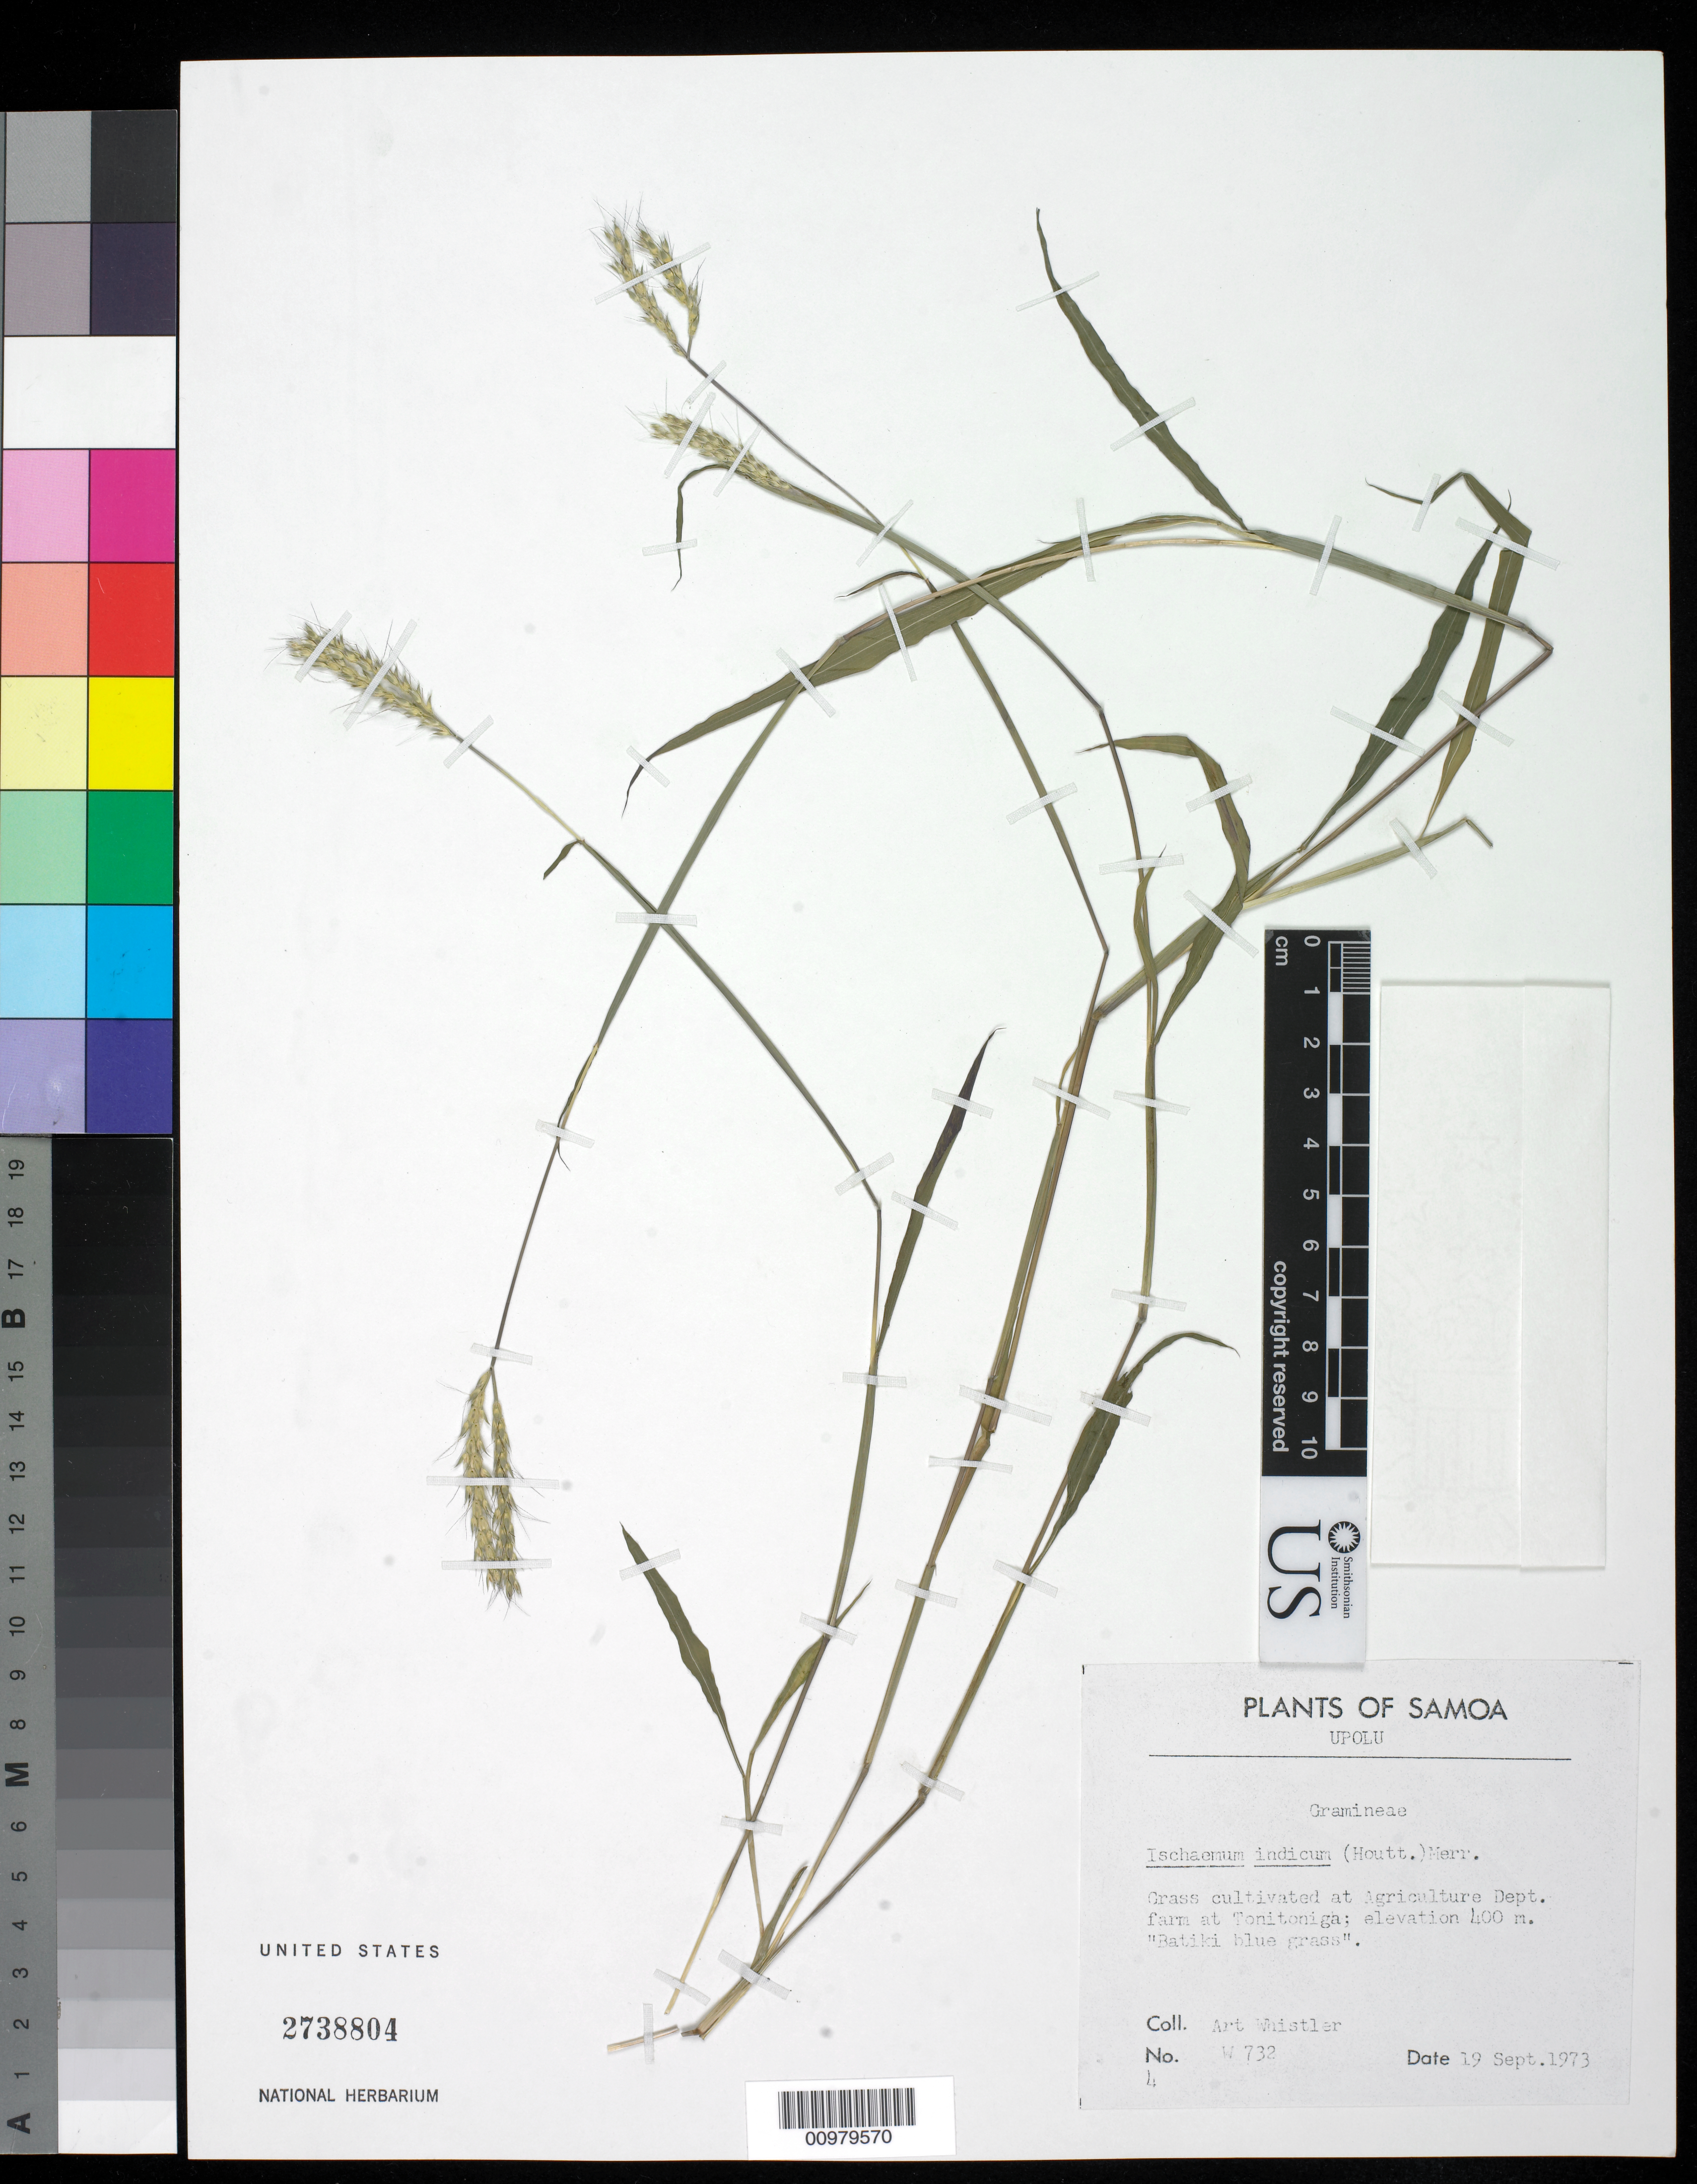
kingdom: Plantae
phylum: Tracheophyta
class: Liliopsida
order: Poales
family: Poaceae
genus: Ischaemum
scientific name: Ischaemum ciliare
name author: Retz.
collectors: A. Whistler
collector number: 732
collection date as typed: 19 Sep 1973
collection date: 1973-09-19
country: Samoa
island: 'Upolu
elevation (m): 122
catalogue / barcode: US 2738804